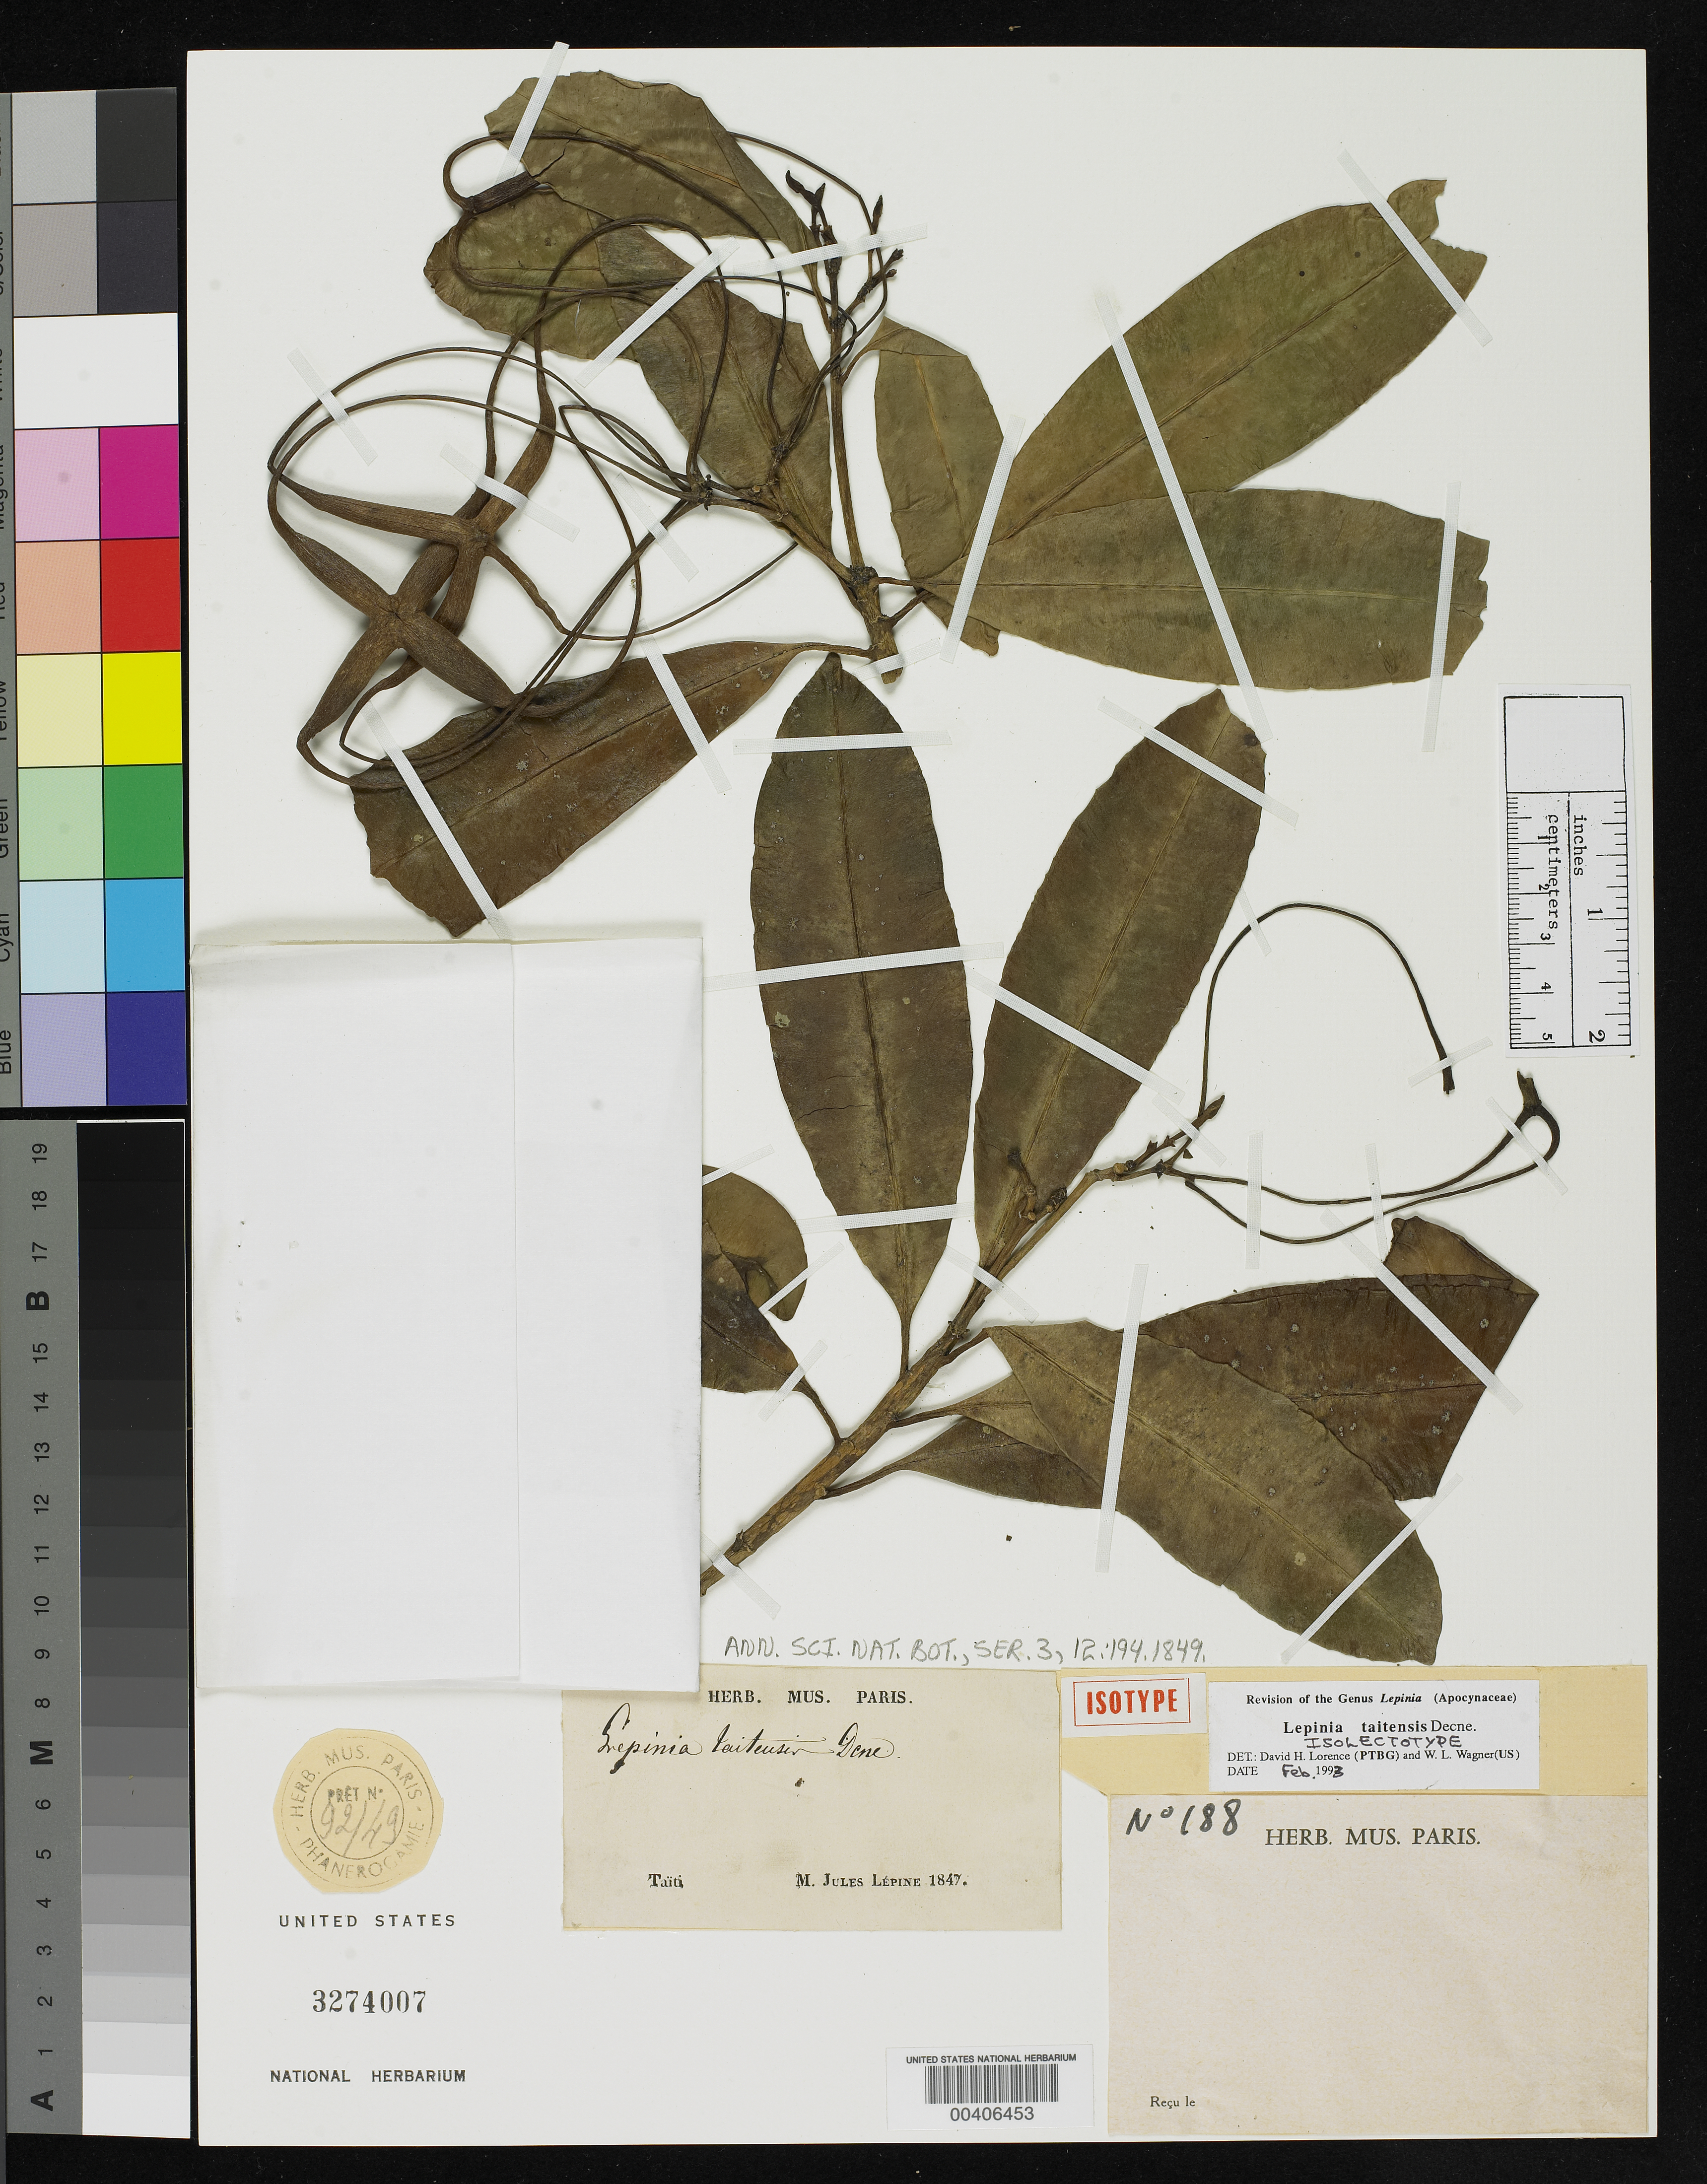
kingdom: Plantae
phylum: Tracheophyta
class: Magnoliopsida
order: Gentianales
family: Apocynaceae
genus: Lepinia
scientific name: Lepinia taitensis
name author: Decne.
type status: Isolectotype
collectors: M. Lepine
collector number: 188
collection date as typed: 1847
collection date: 1847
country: French Polynesia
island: Tahiti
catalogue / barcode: US 3274007